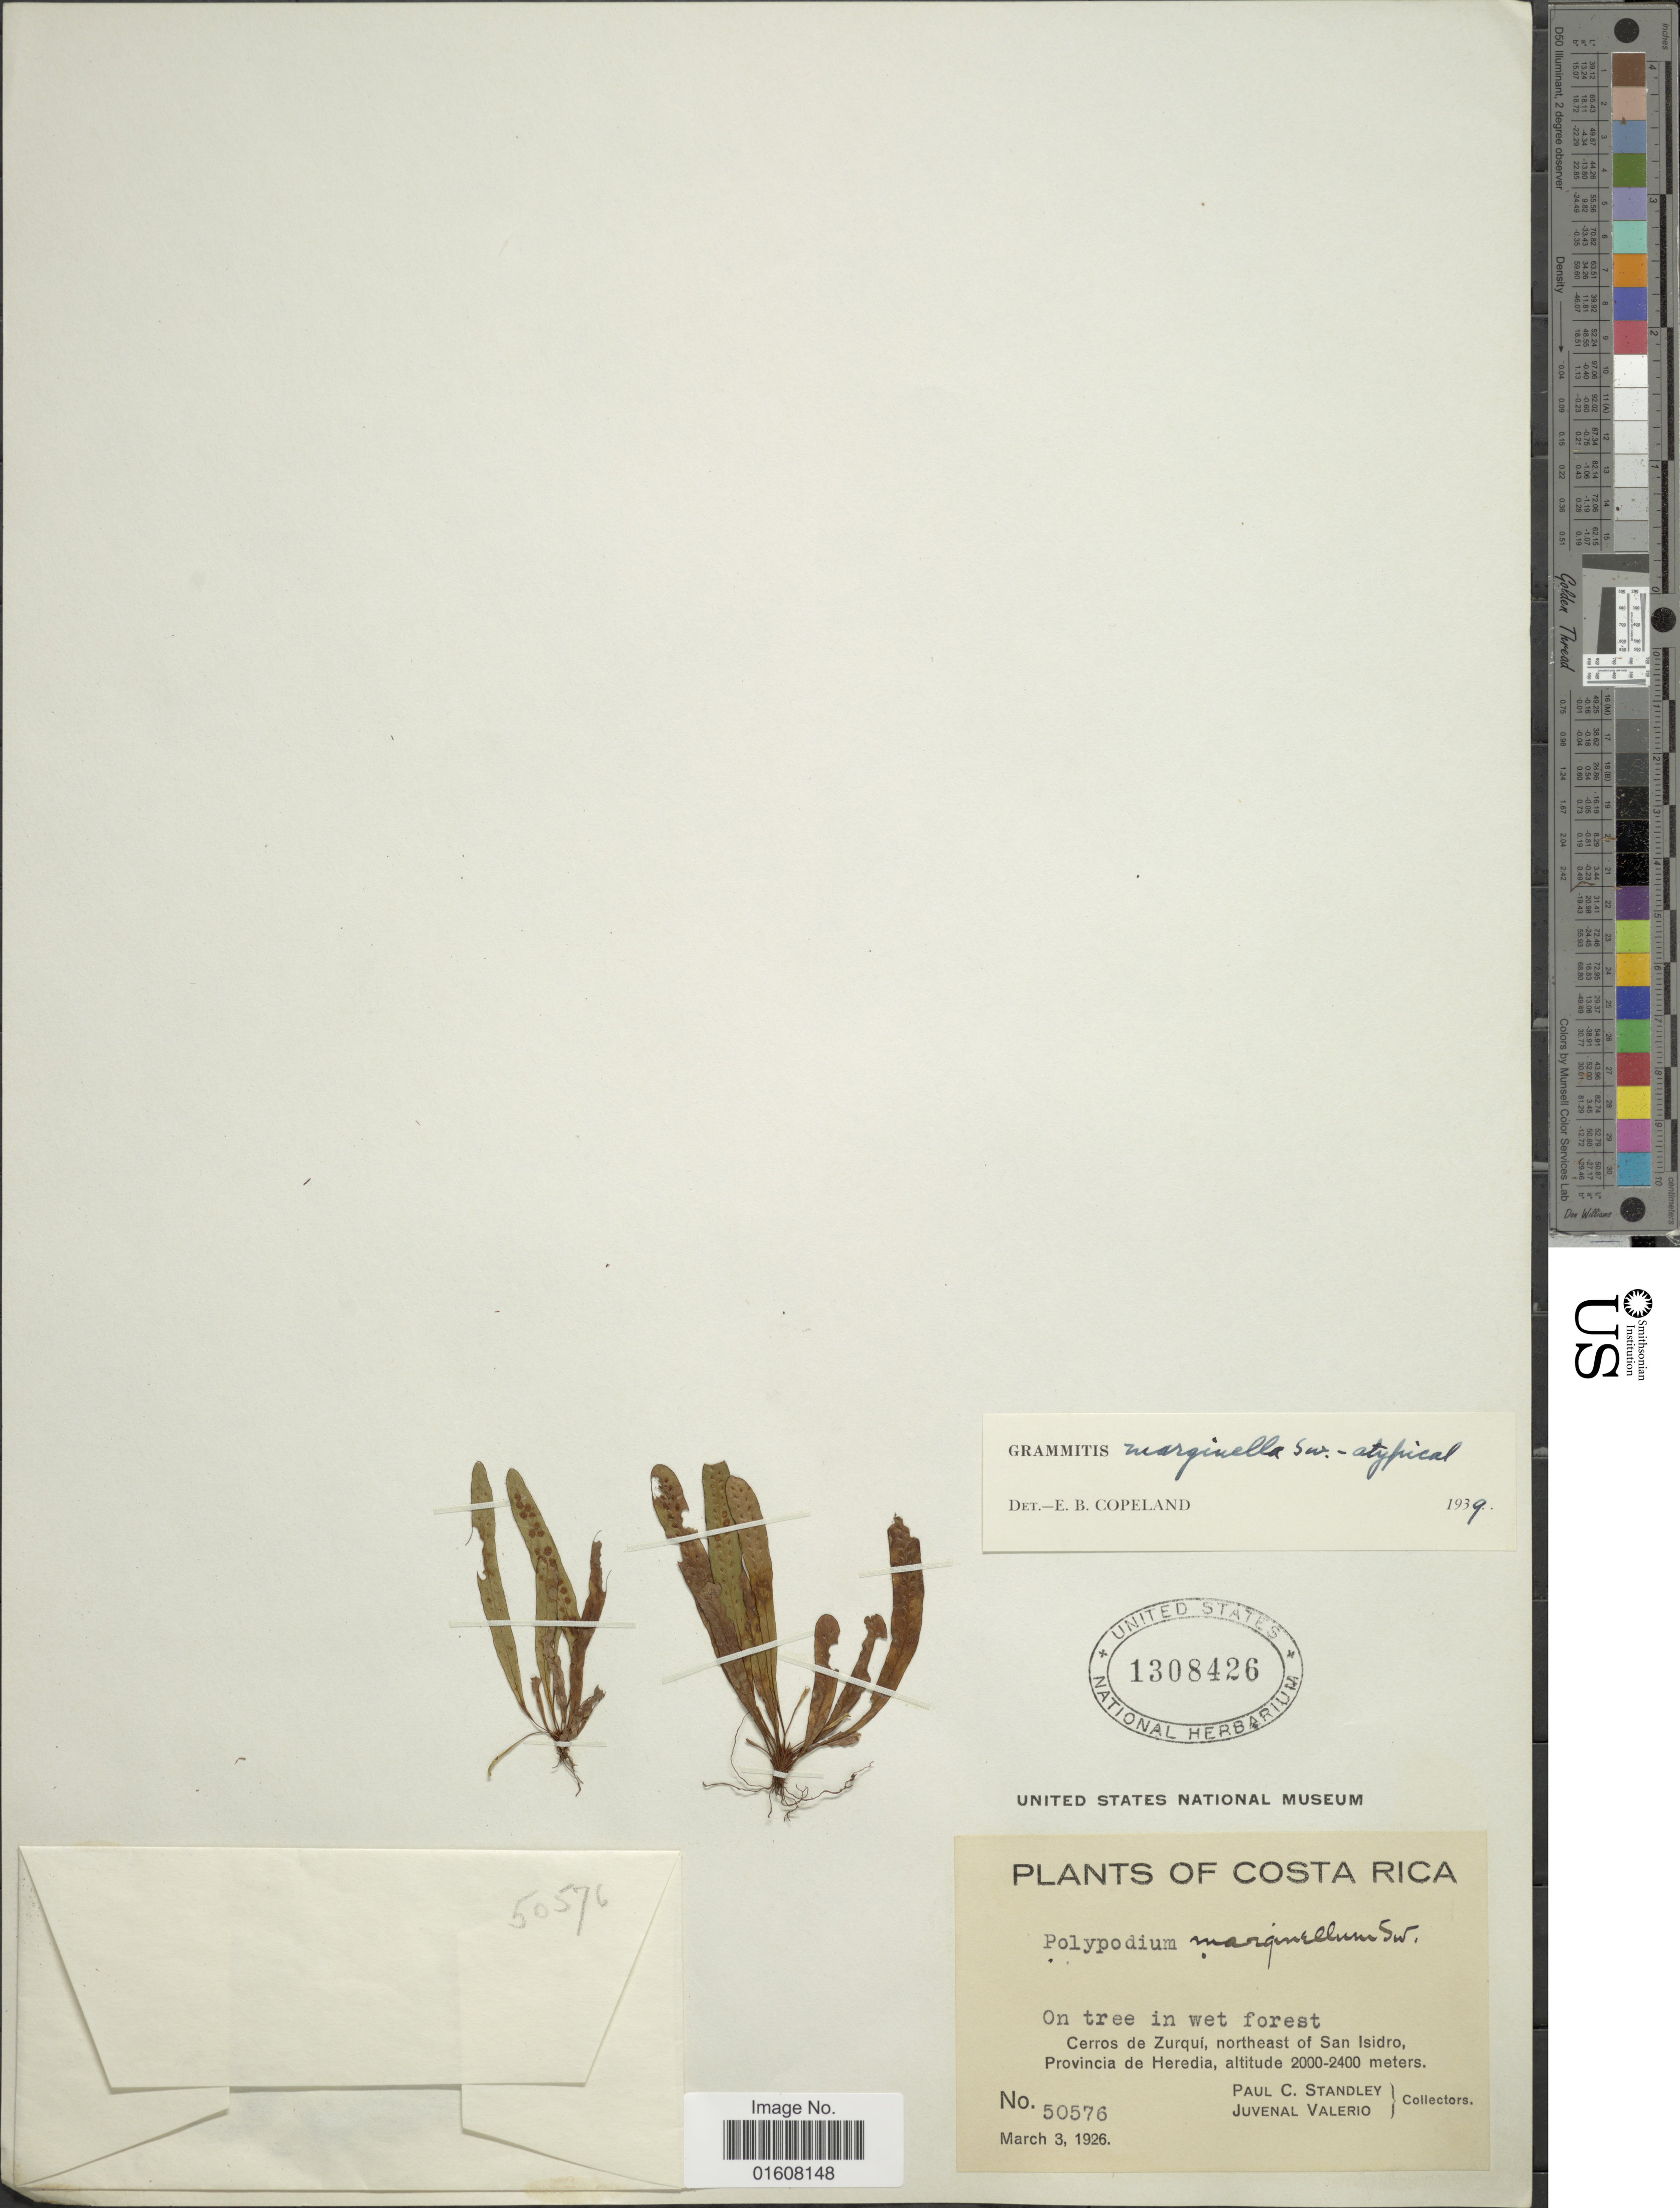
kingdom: Plantae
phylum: Tracheophyta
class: Polypodiopsida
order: Polypodiales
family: Polypodiaceae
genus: Grammitis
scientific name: Grammitis marginella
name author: (Sw.) Sw.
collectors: P. C. Standley & J. Valerio R.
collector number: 50576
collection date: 1926-03-03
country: Costa Rica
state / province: Heredia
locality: Cerros de Zurquí, northeast of San Isidro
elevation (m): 2000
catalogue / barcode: US 1308426